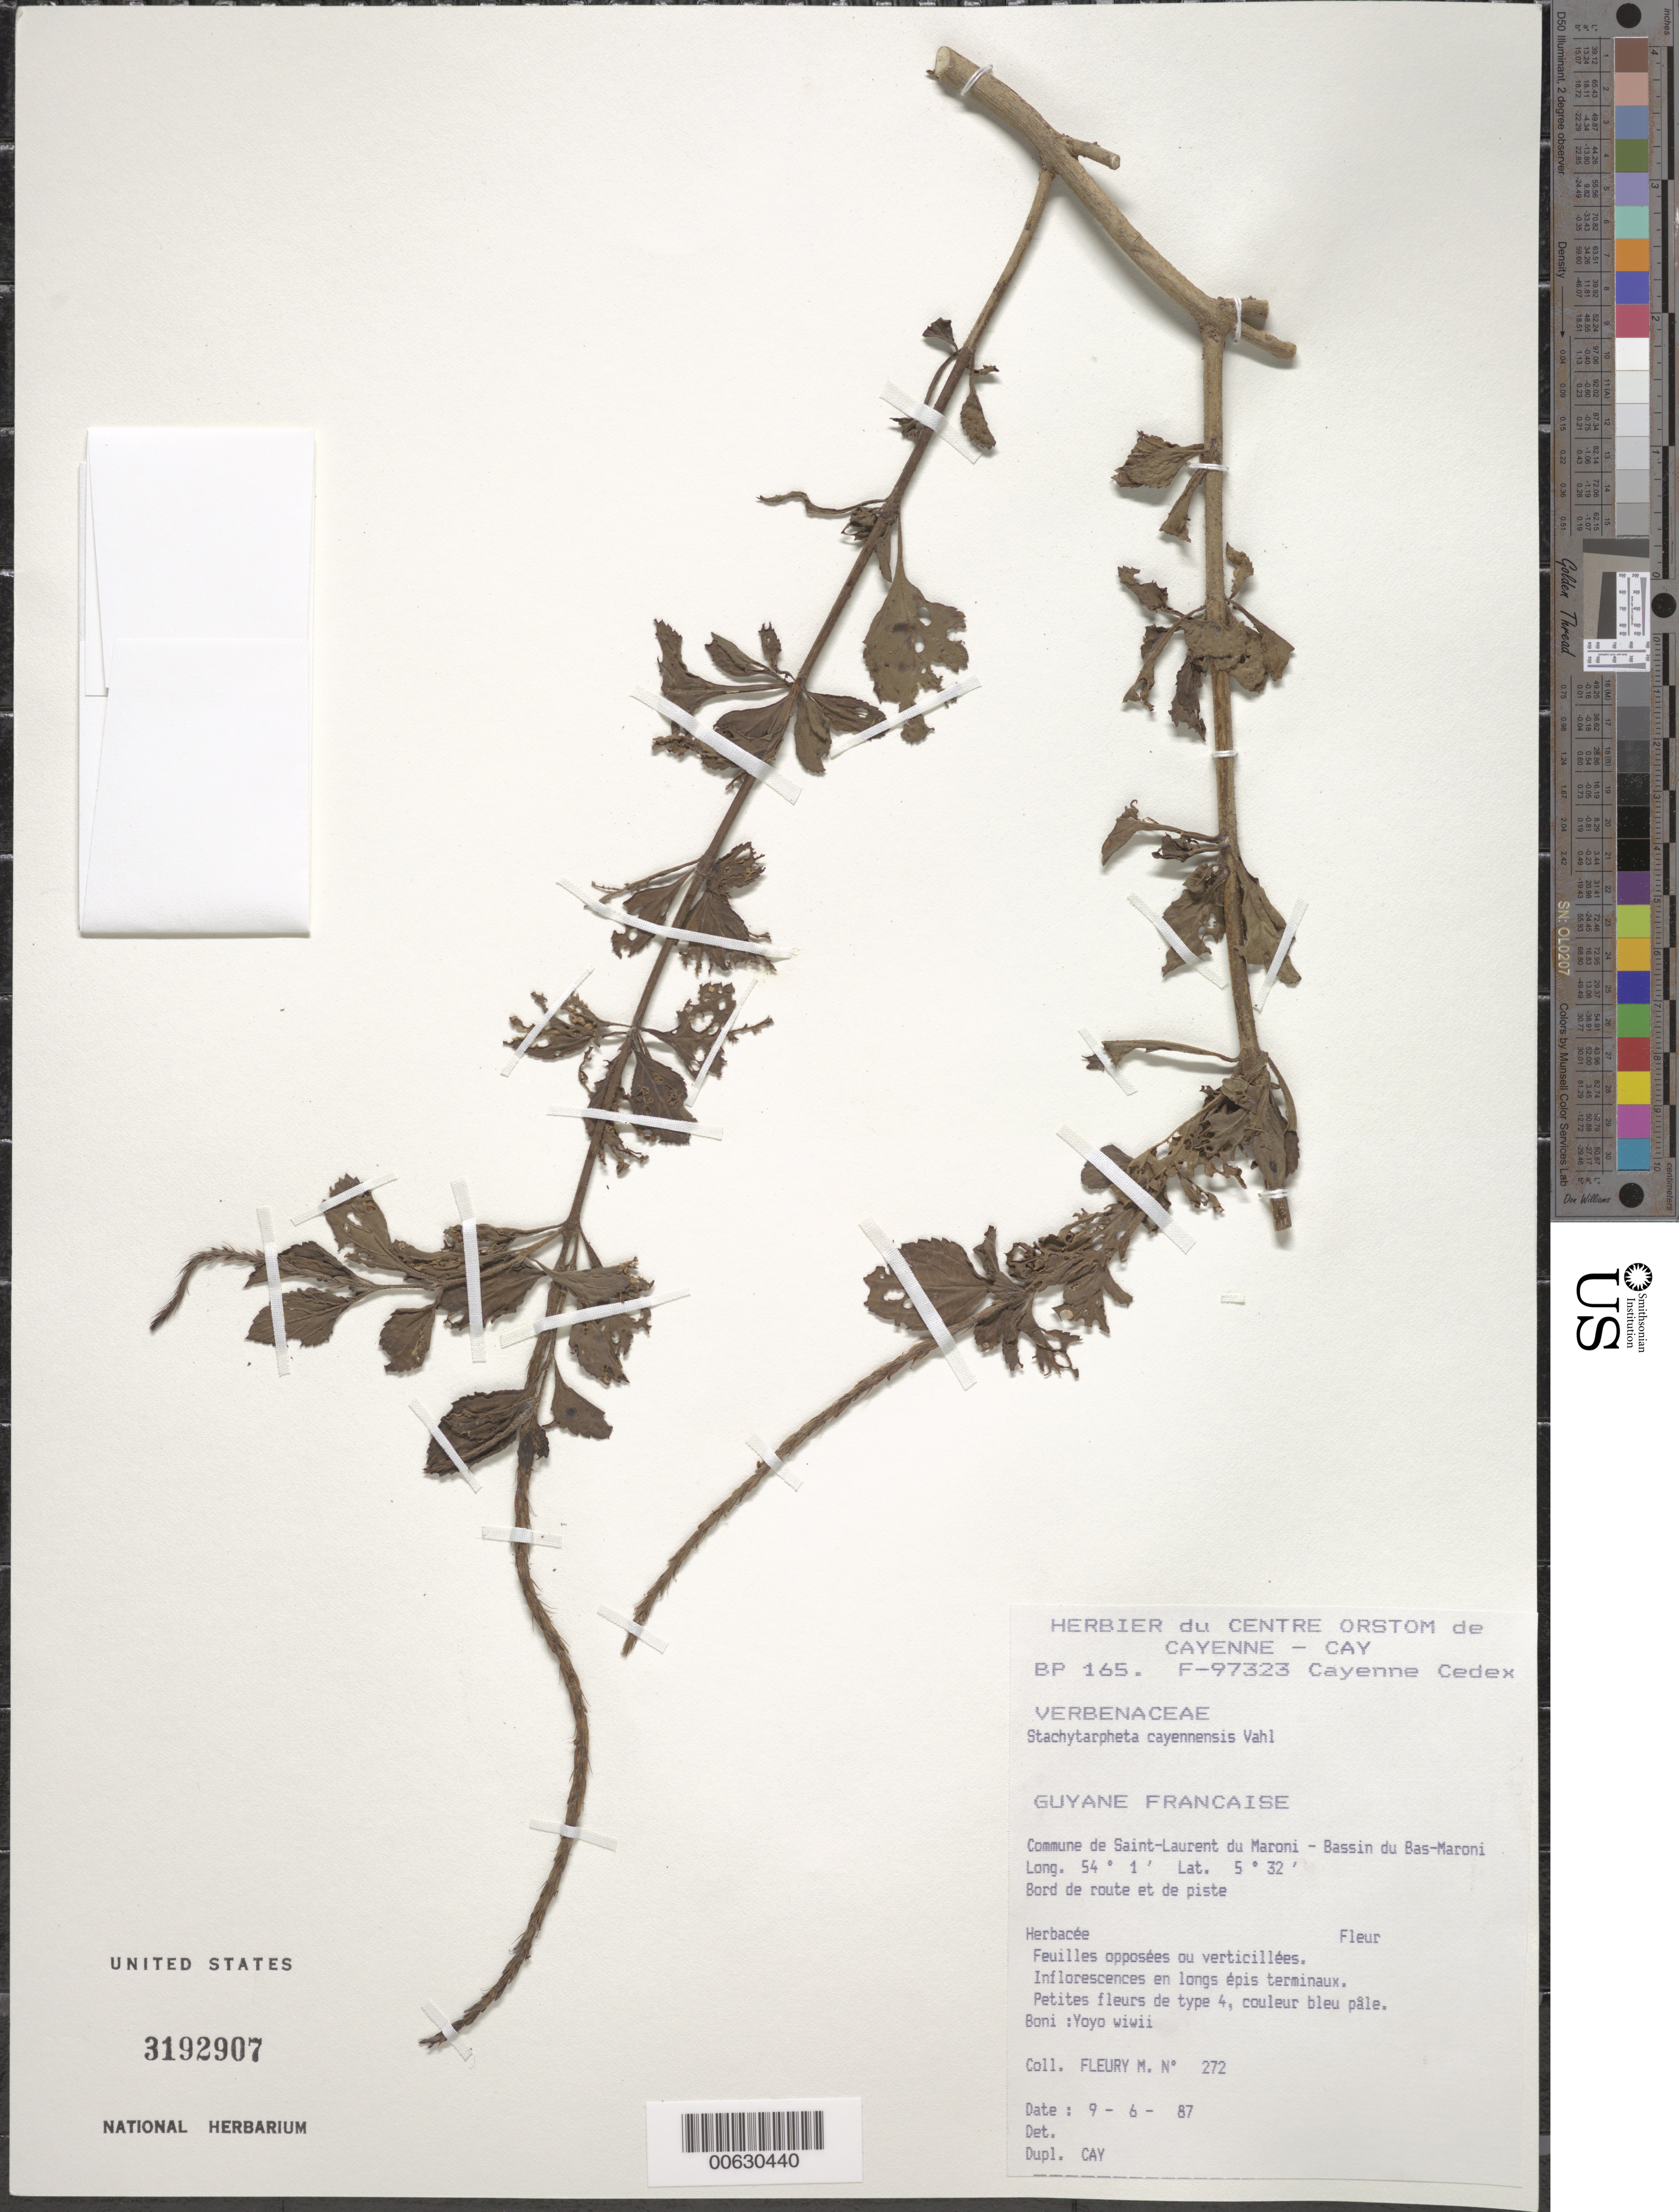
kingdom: Plantae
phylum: Tracheophyta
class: Magnoliopsida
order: Lamiales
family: Verbenaceae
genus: Stachytarpheta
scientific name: Stachytarpheta cayennensis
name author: (Rich.) Vahl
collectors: M. Fleury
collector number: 272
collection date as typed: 9-Jun-87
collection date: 1987-06-09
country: French Guiana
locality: Commune de Saint-Laurent du Maroni, Bassin du Bas-Maroni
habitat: Bord de route et de piste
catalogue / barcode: US 3192907